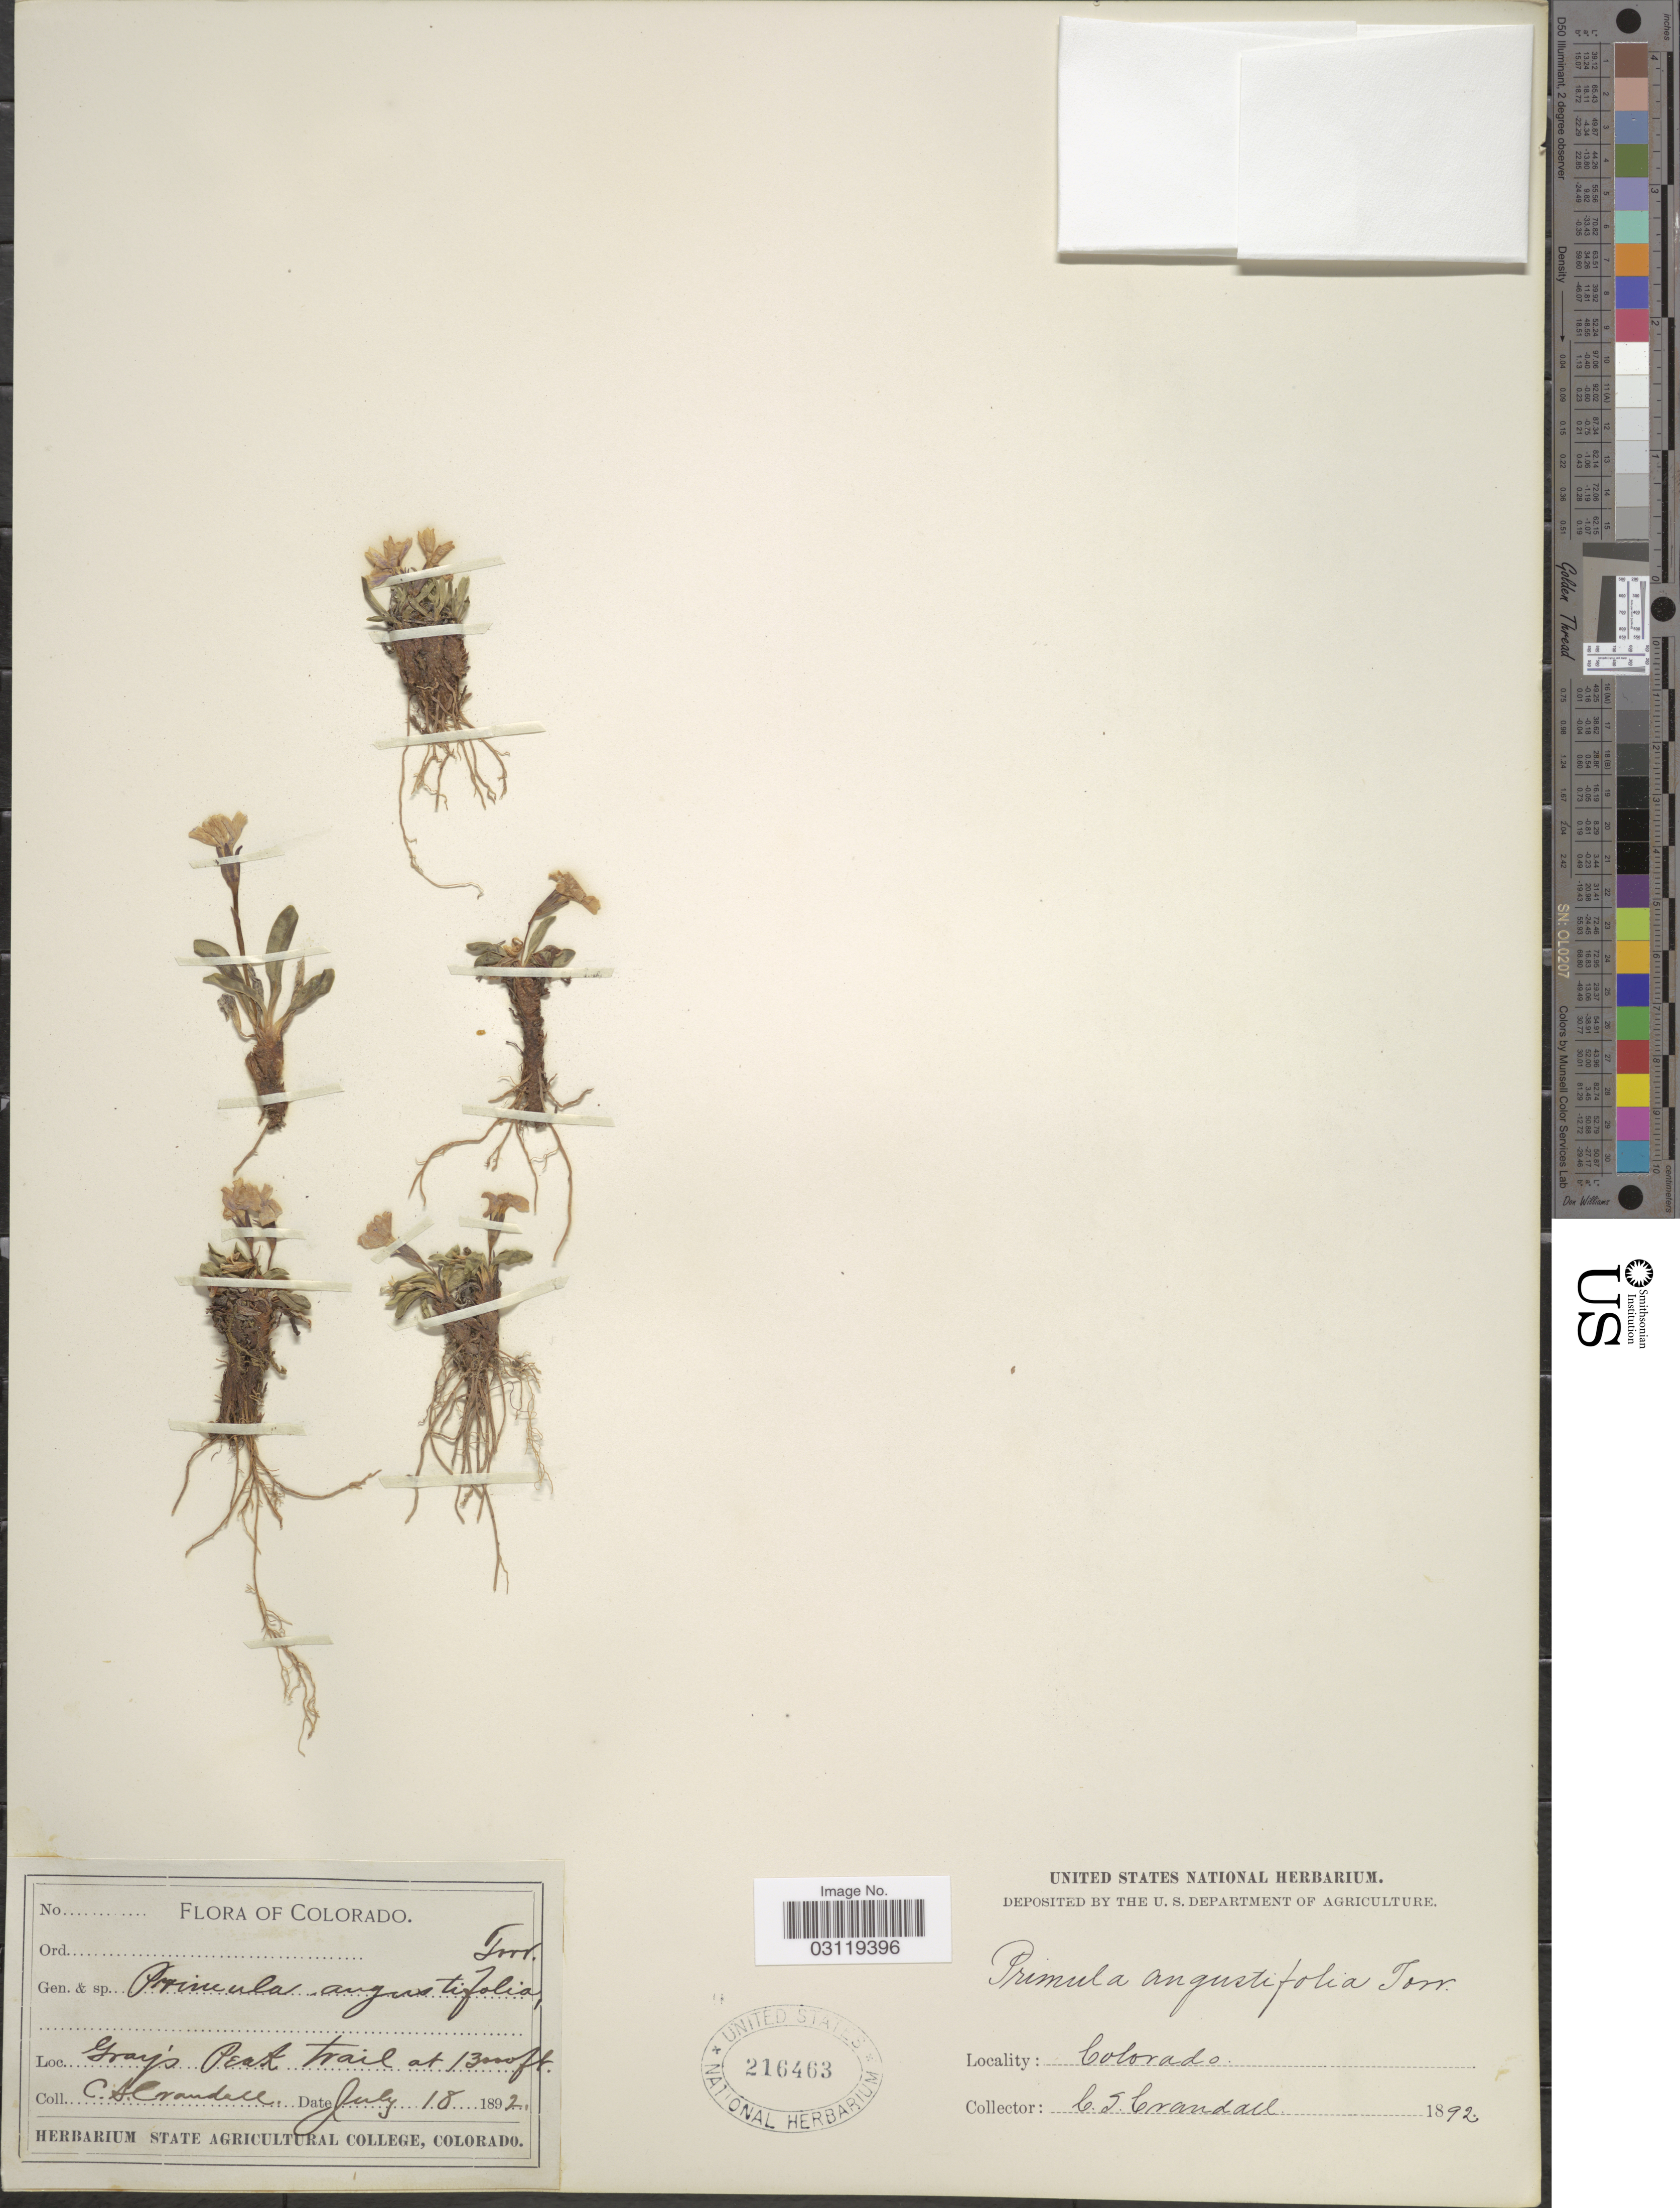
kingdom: Plantae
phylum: Tracheophyta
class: Magnoliopsida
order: Ericales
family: Primulaceae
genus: Primula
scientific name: Primula angustifolia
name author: Torr.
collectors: C. Crandall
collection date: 1892-07-18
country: United States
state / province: Colorado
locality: Gray's Peak trail.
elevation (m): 3962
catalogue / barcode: US 216463